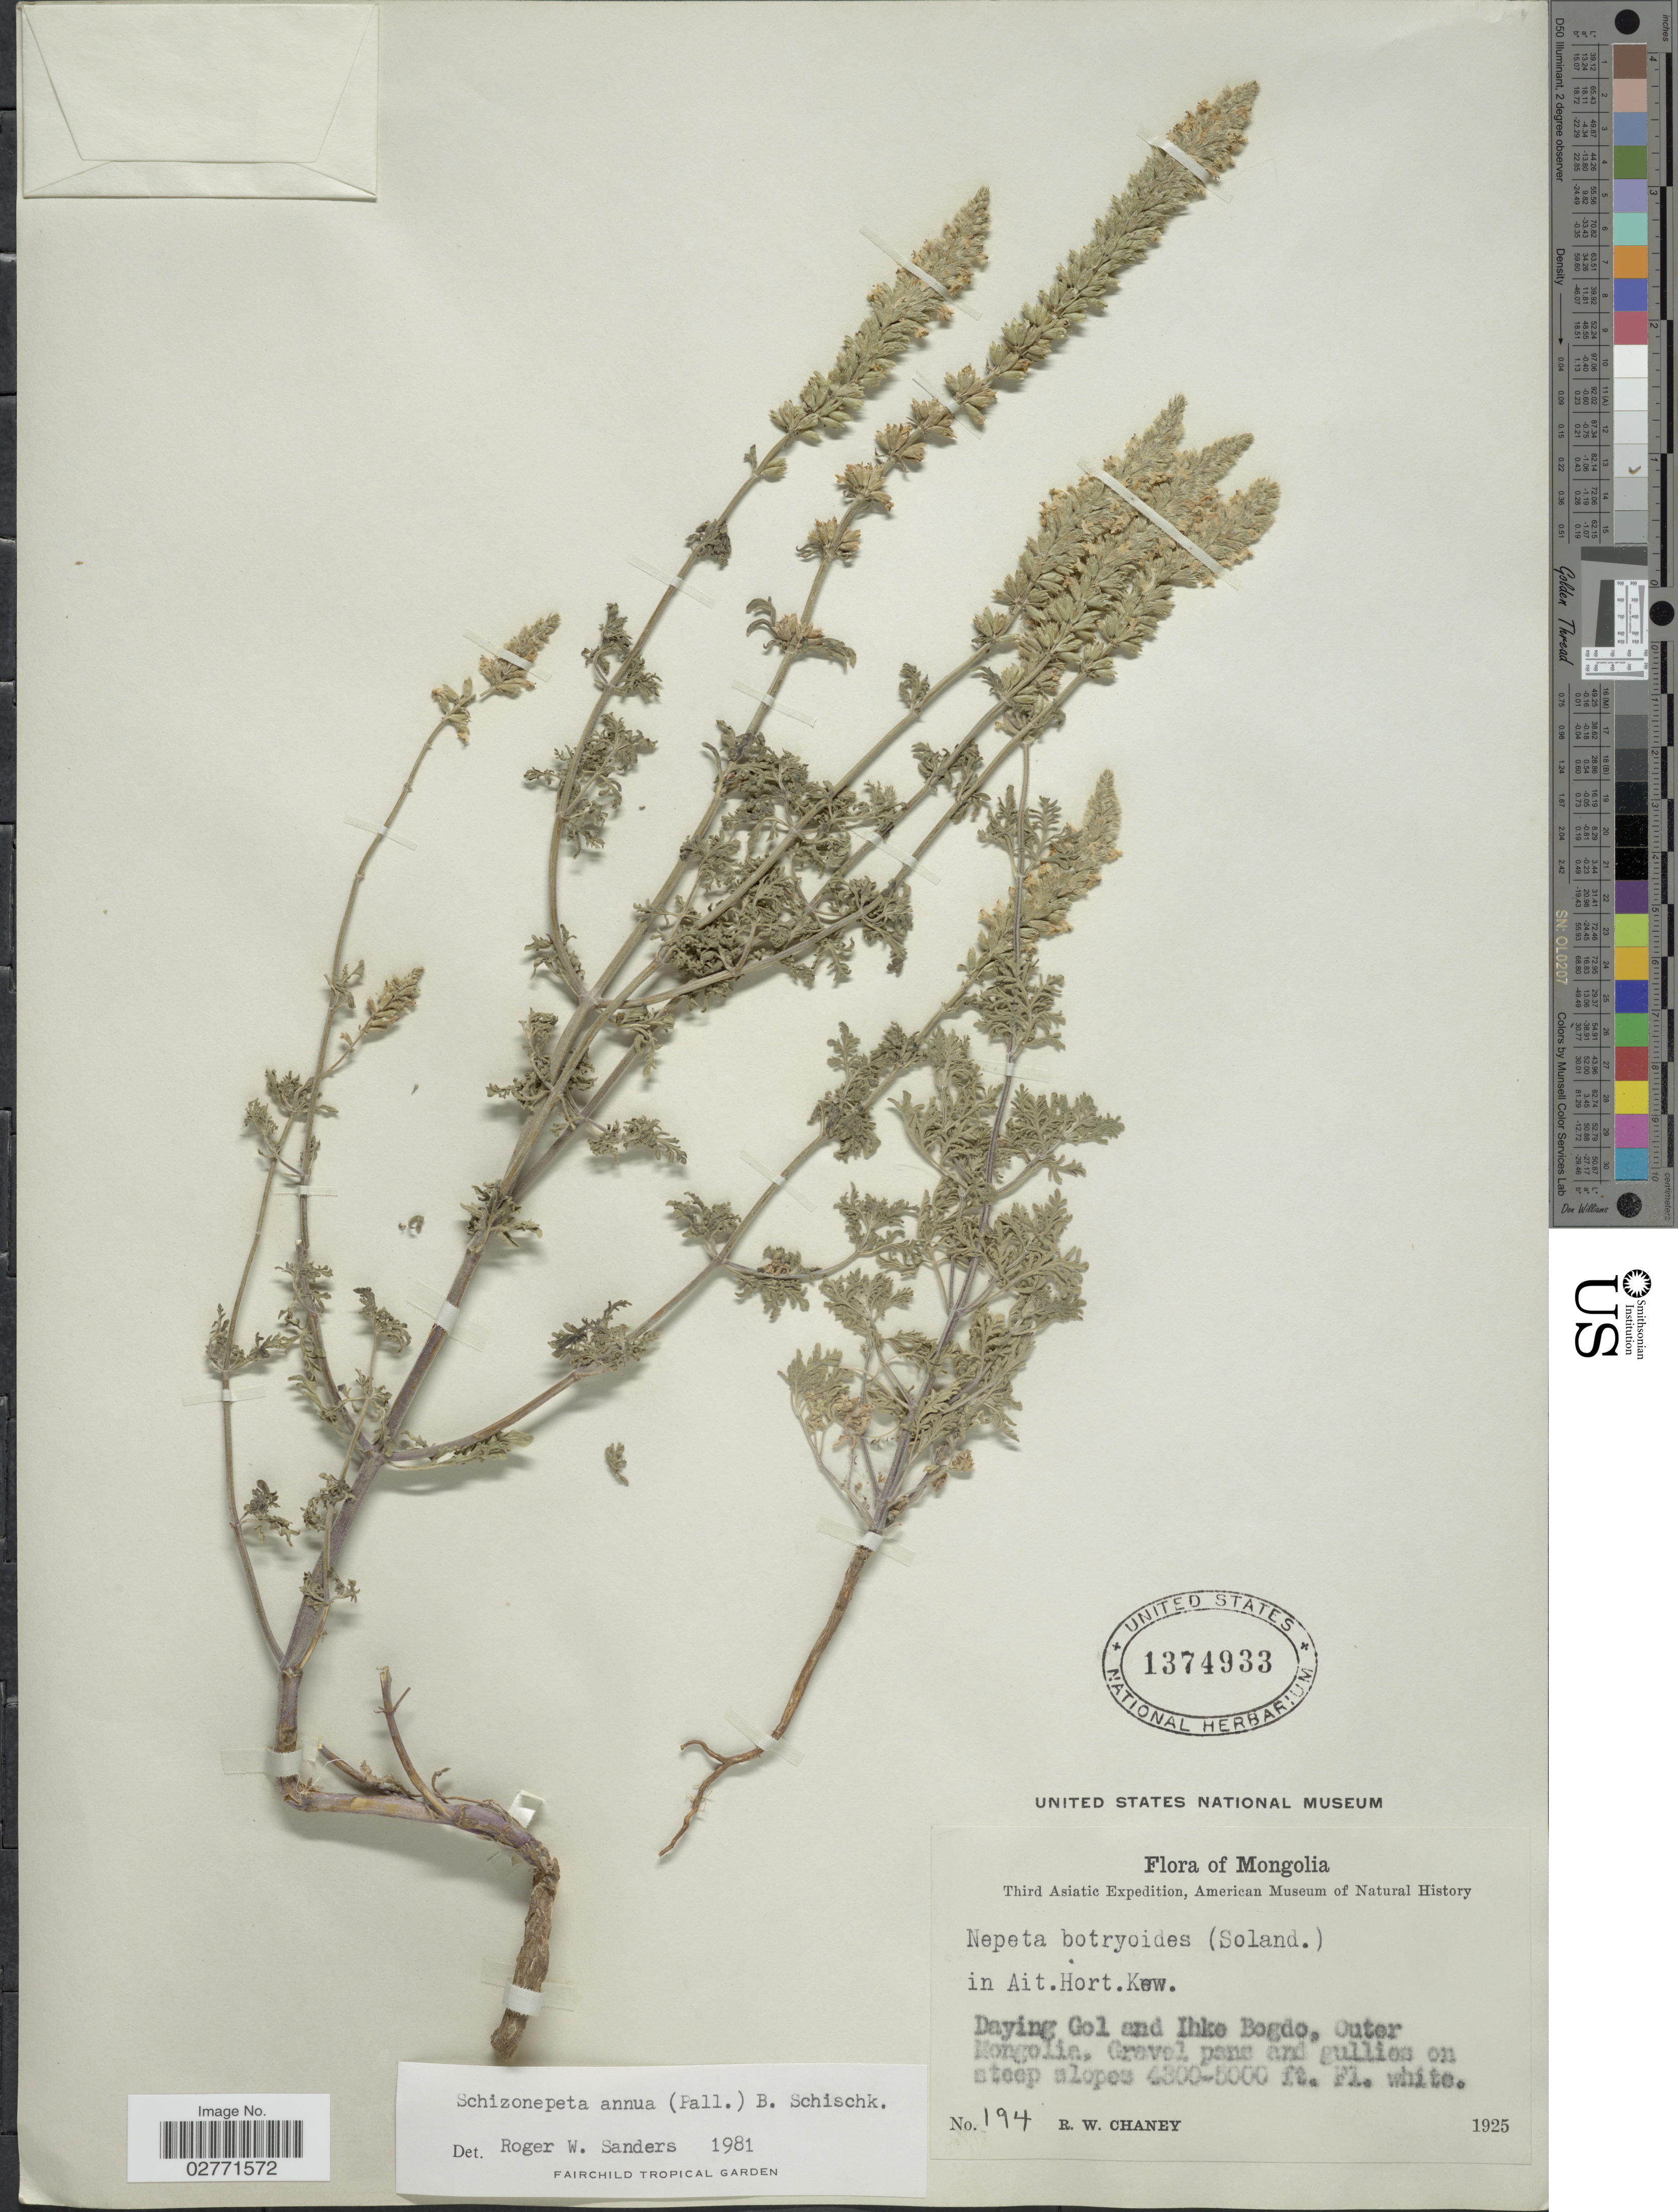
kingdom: Plantae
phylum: Tracheophyta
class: Magnoliopsida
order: Lamiales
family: Lamiaceae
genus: Schizonepeta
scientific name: Schizonepeta annua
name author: (Pall.) Schischk.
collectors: R. Chaney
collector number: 194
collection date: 1925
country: Mongolia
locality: Daying Gol and Ihke Bogdo, Outer Mongolia.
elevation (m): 1311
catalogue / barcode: US 1374933